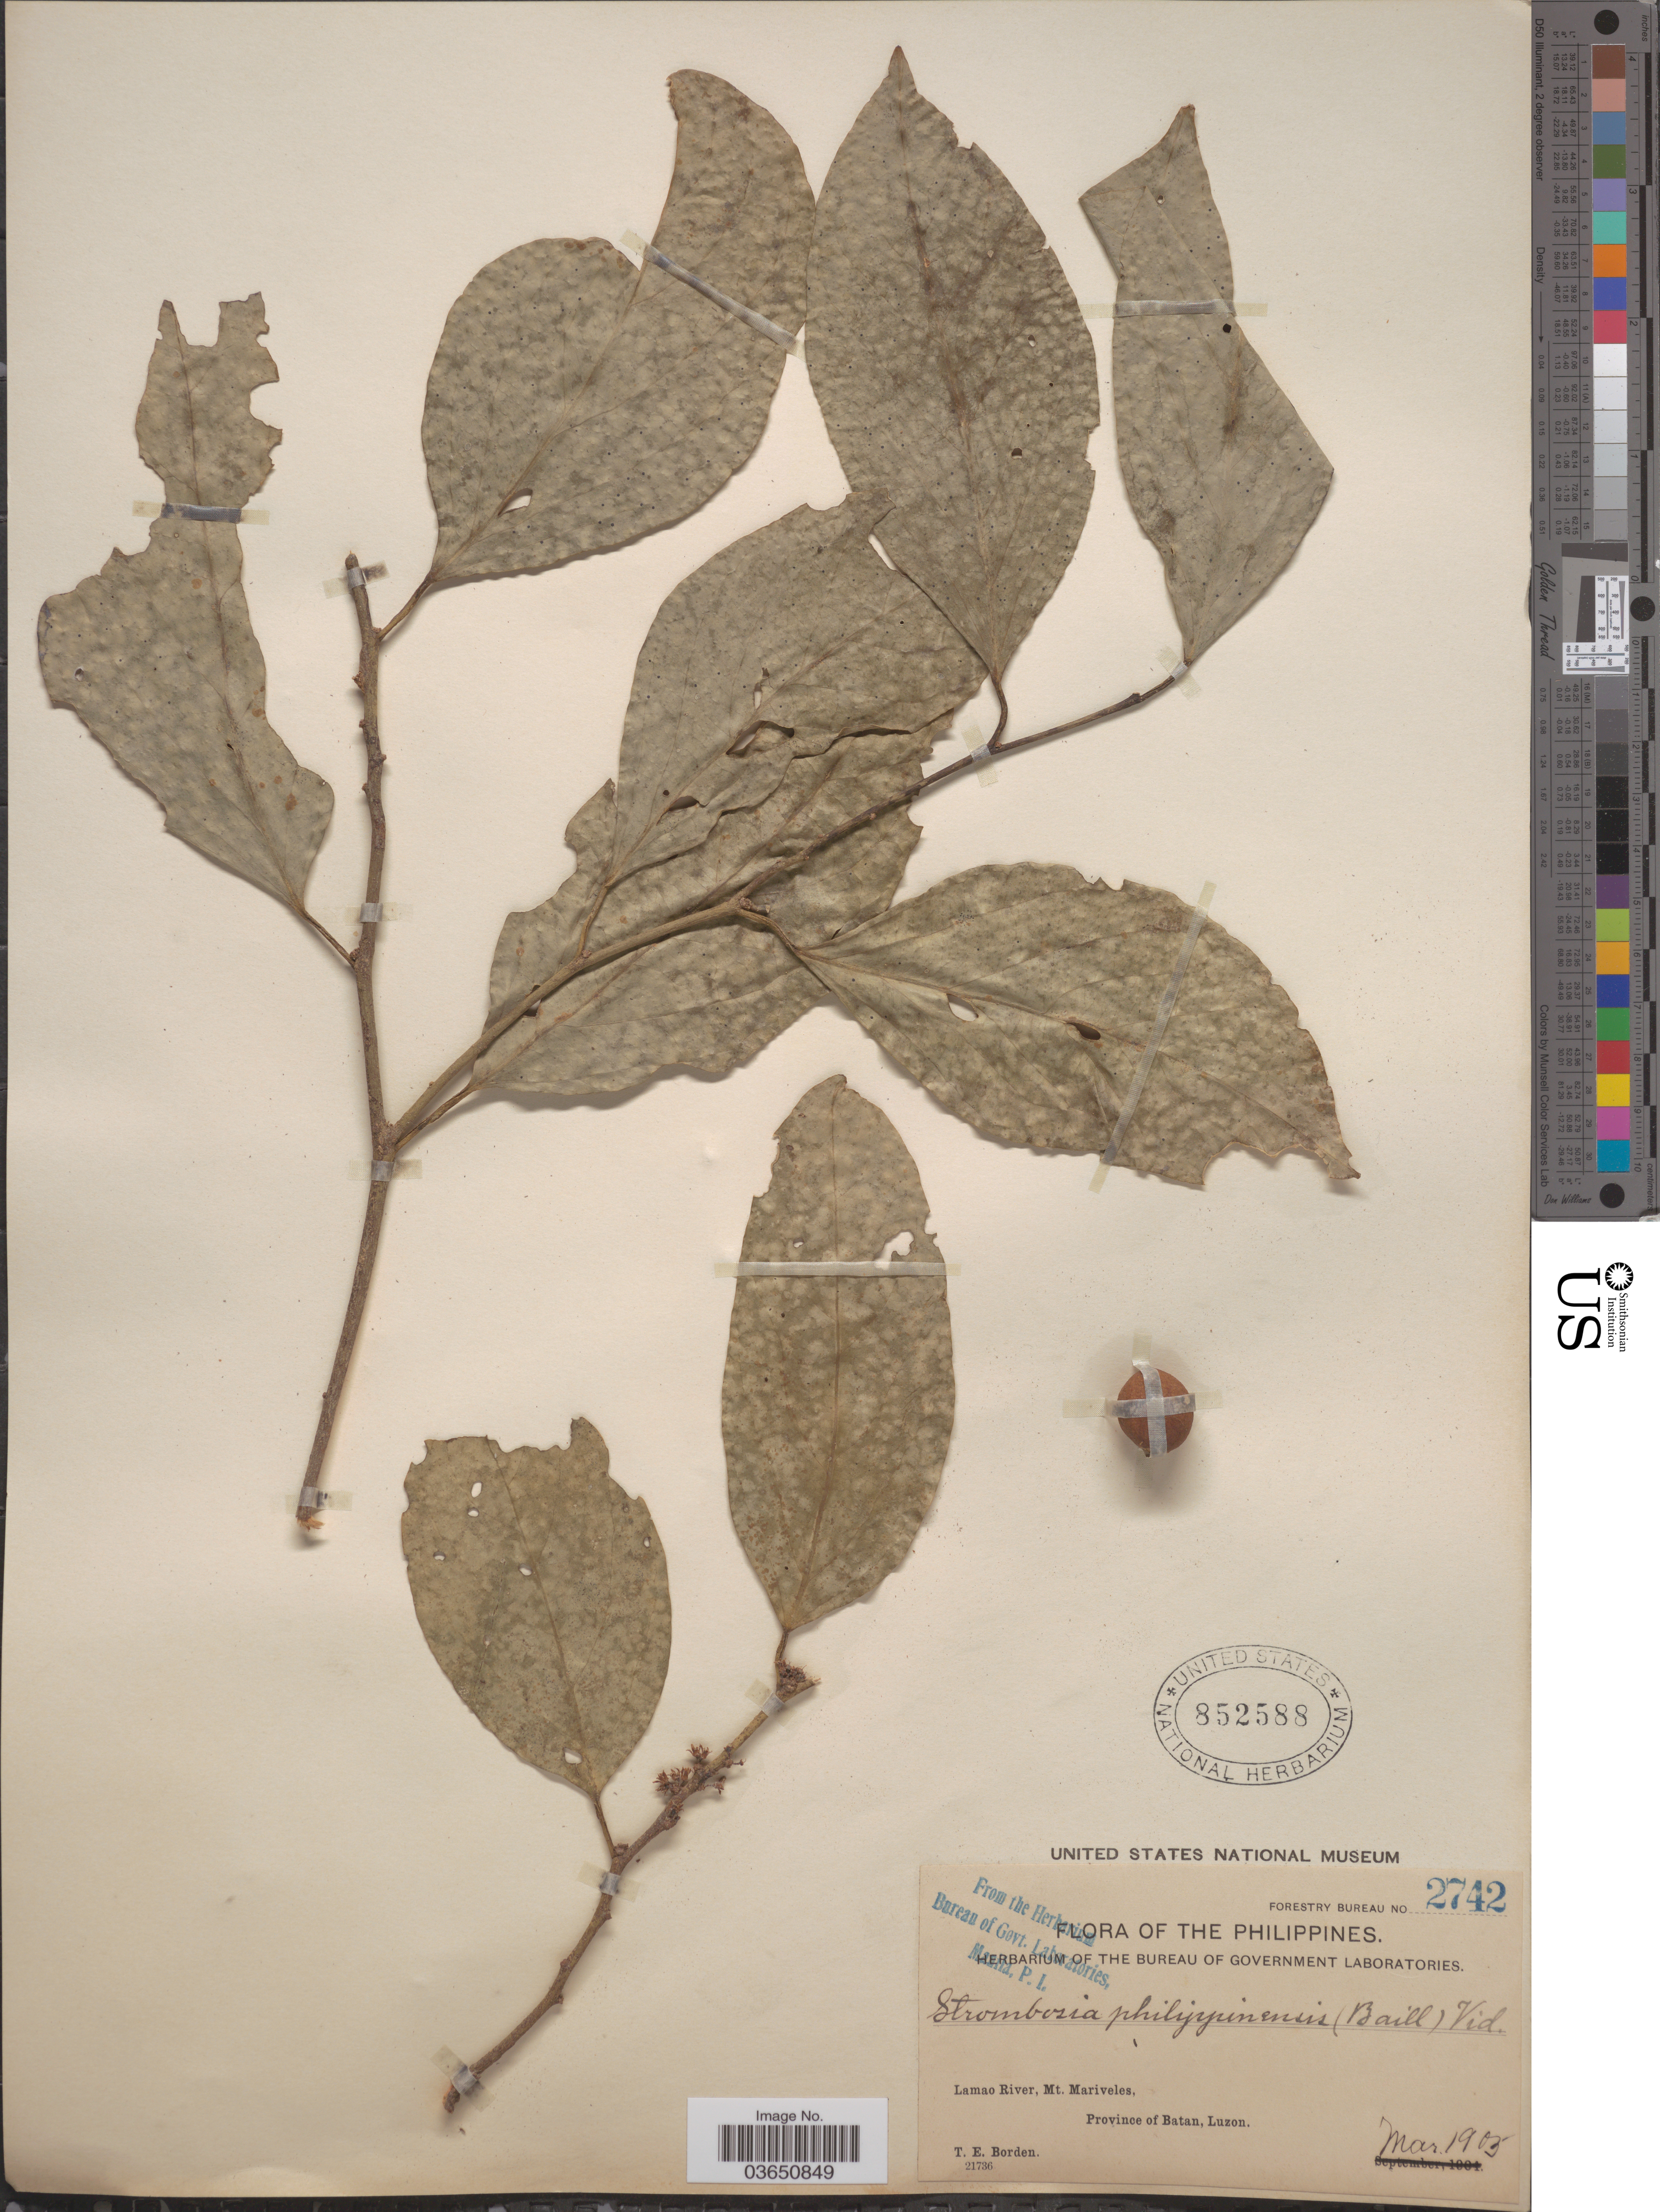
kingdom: Plantae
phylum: Tracheophyta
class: Magnoliopsida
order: Santalales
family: Strombosiaceae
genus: Strombosia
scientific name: Strombosia philippinensis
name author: (Baill.) Rolfe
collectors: T. E. Borden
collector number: Forestry Bureau 2742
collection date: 1905-03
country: Philippines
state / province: Cagayan Valley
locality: Lamao River, Mt. Mariveles, Province of Batan, Luzon.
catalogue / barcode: US 852588